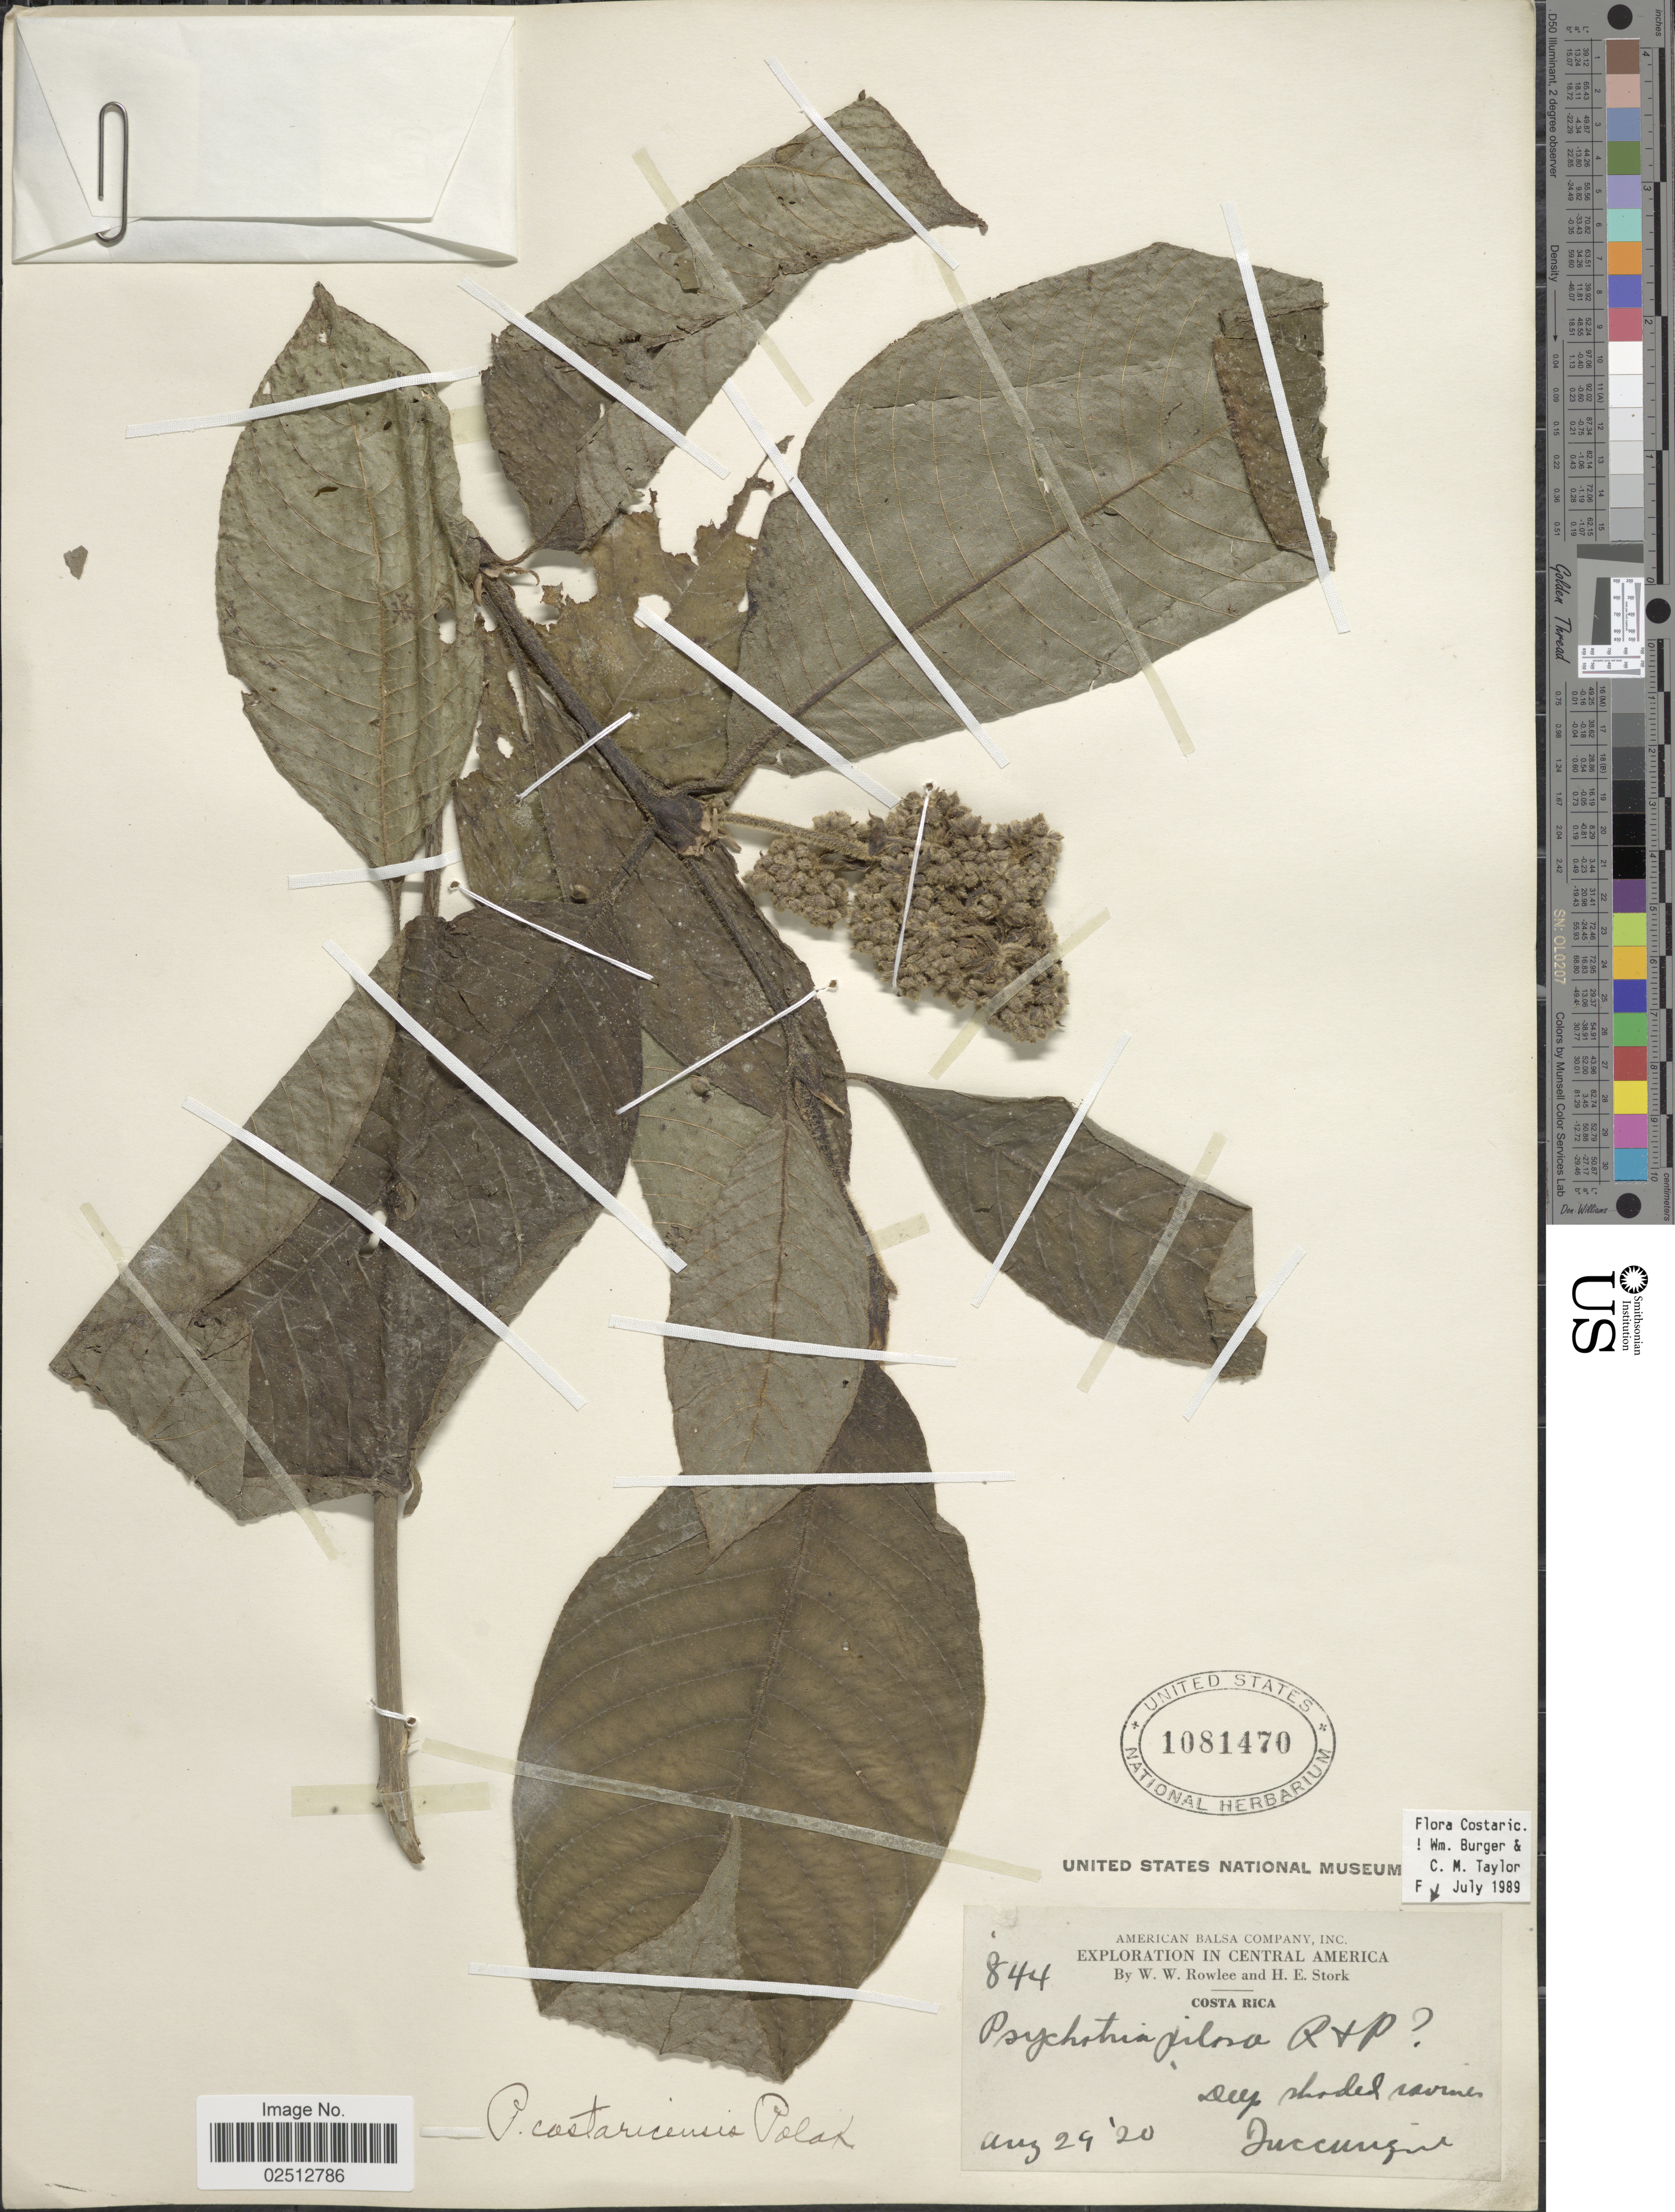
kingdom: Plantae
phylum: Tracheophyta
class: Magnoliopsida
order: Gentianales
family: Rubiaceae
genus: Psychotria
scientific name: Psychotria pilosa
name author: Ruiz & Pav.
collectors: W. W. Rowlee & H. E. Stork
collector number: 844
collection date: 1920-08-29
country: Costa Rica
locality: Tucurrique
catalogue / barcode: US 1081470